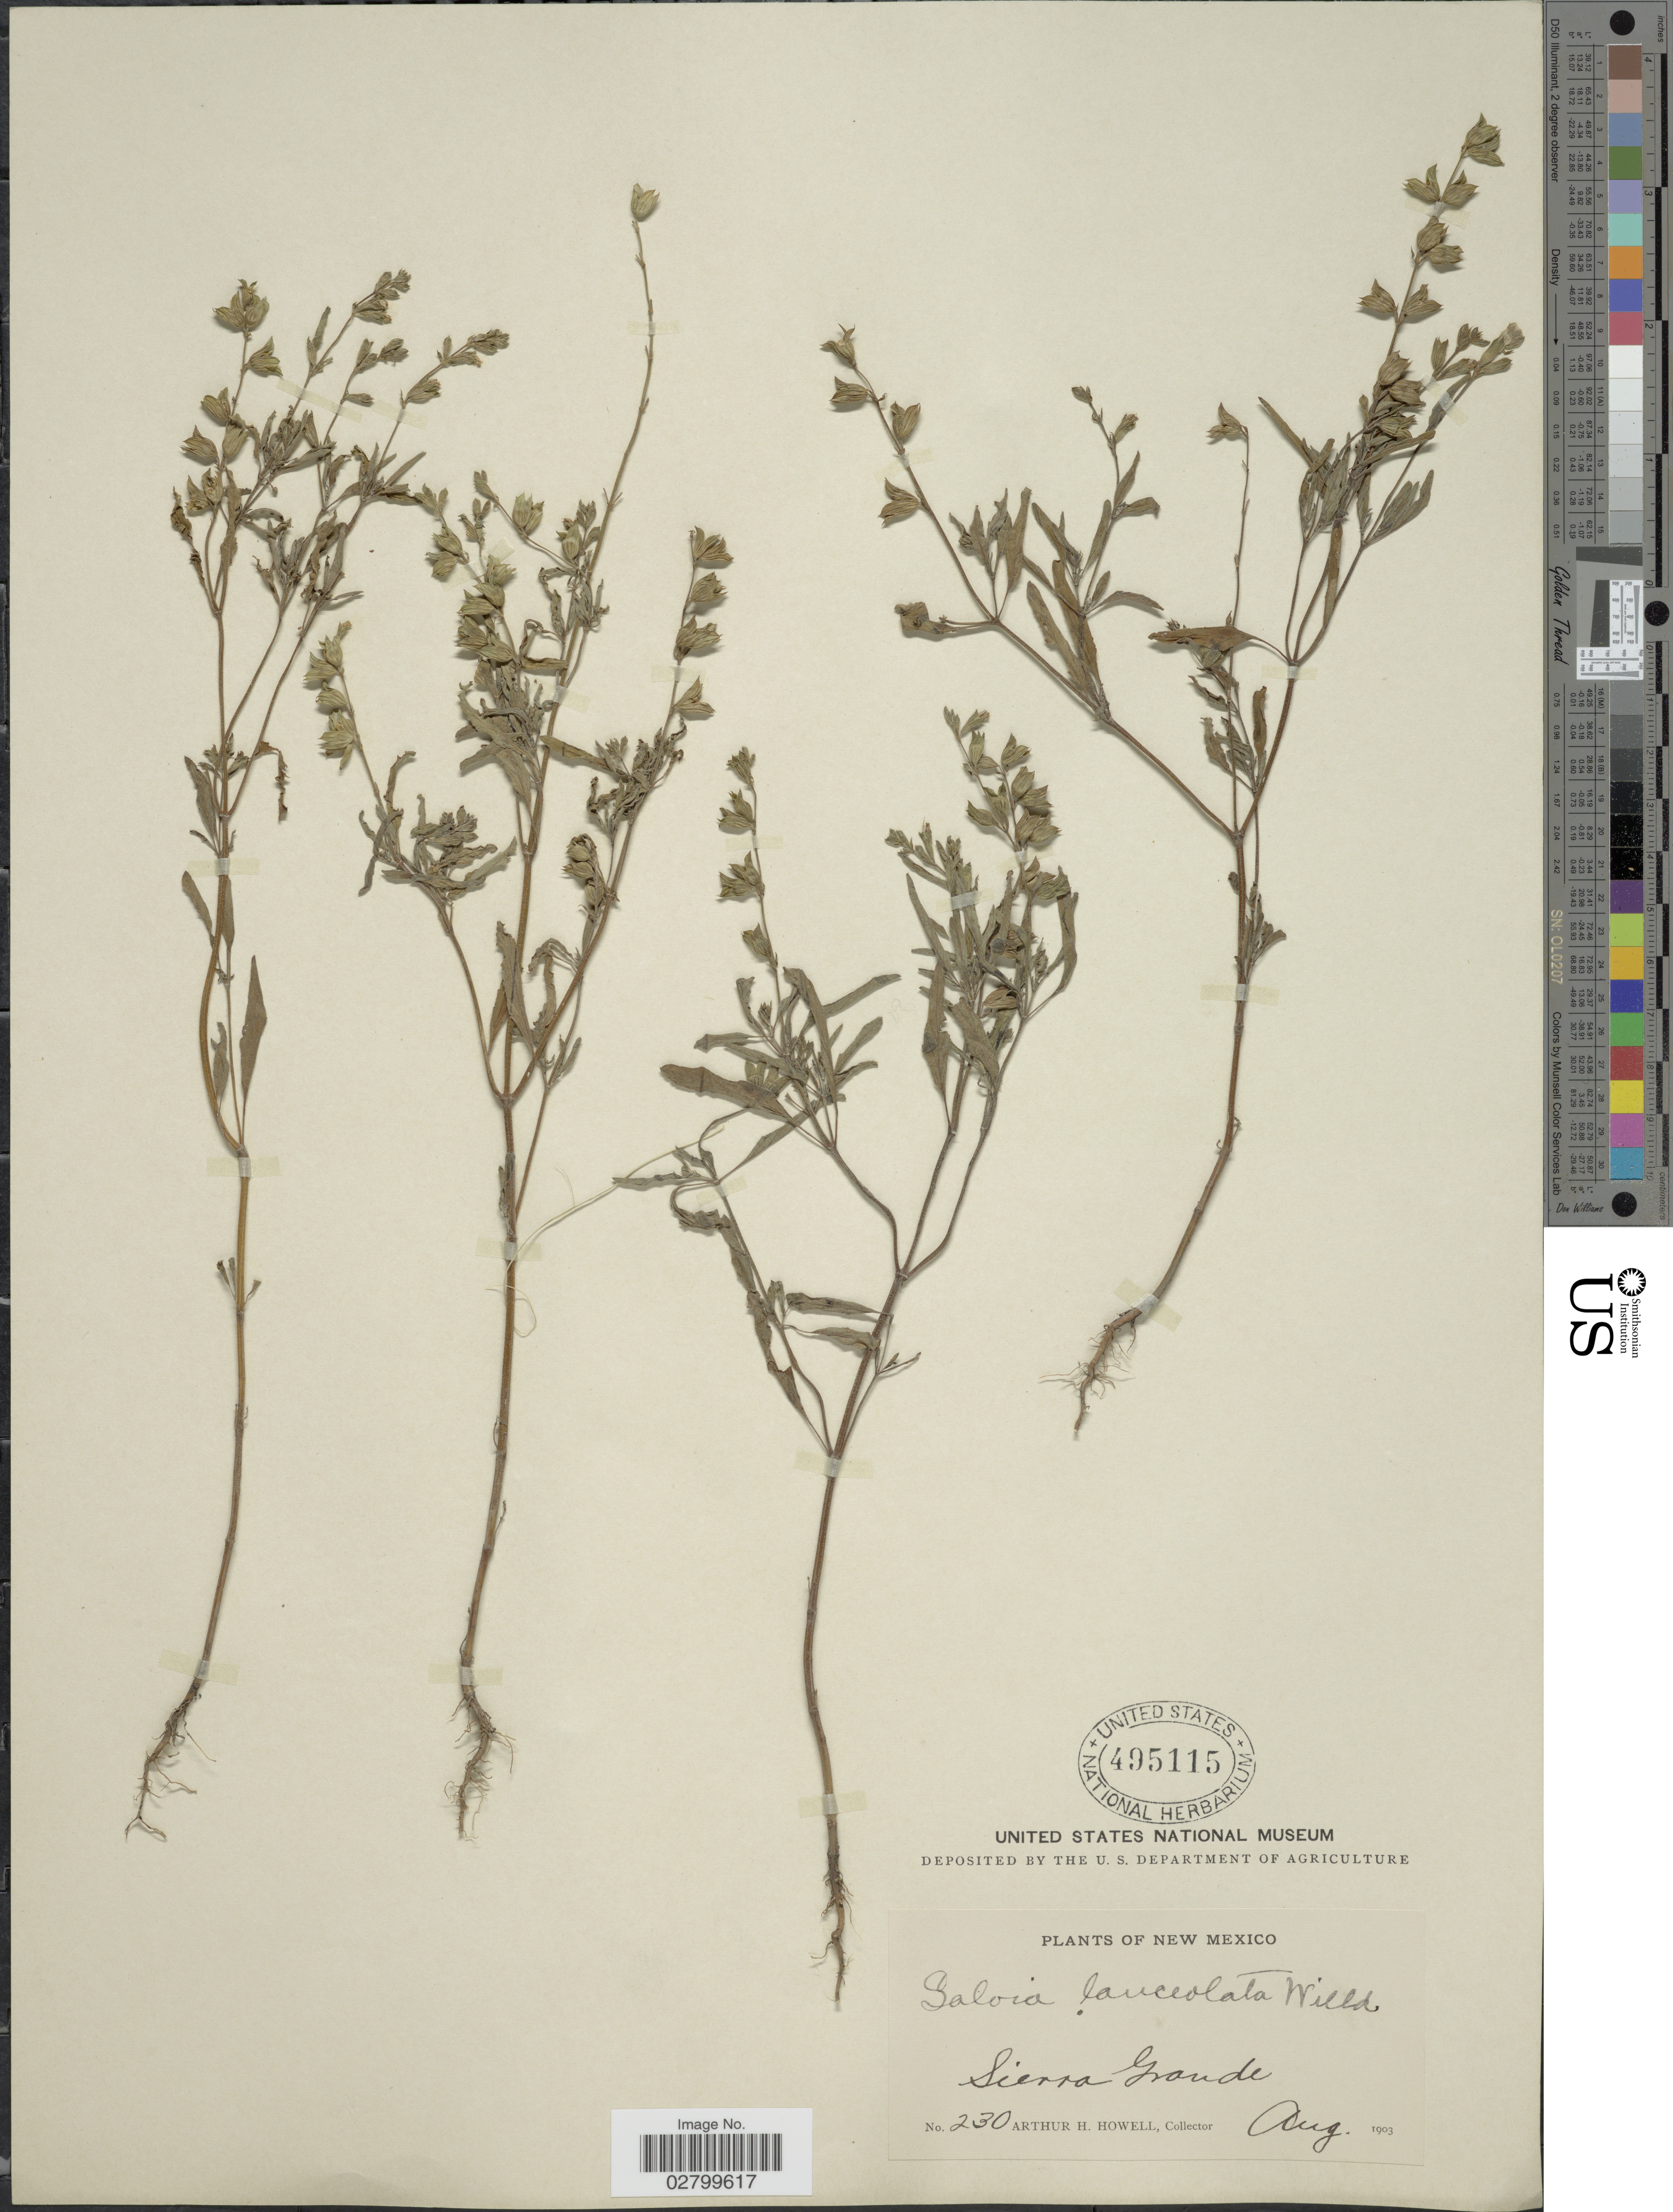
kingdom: Plantae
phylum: Tracheophyta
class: Magnoliopsida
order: Lamiales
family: Lamiaceae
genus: Salvia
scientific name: Salvia lanceolata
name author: Brouss.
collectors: A. H. Howell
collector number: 230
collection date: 1903-08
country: United States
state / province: New Mexico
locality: Sierra Grande.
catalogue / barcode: US 495115